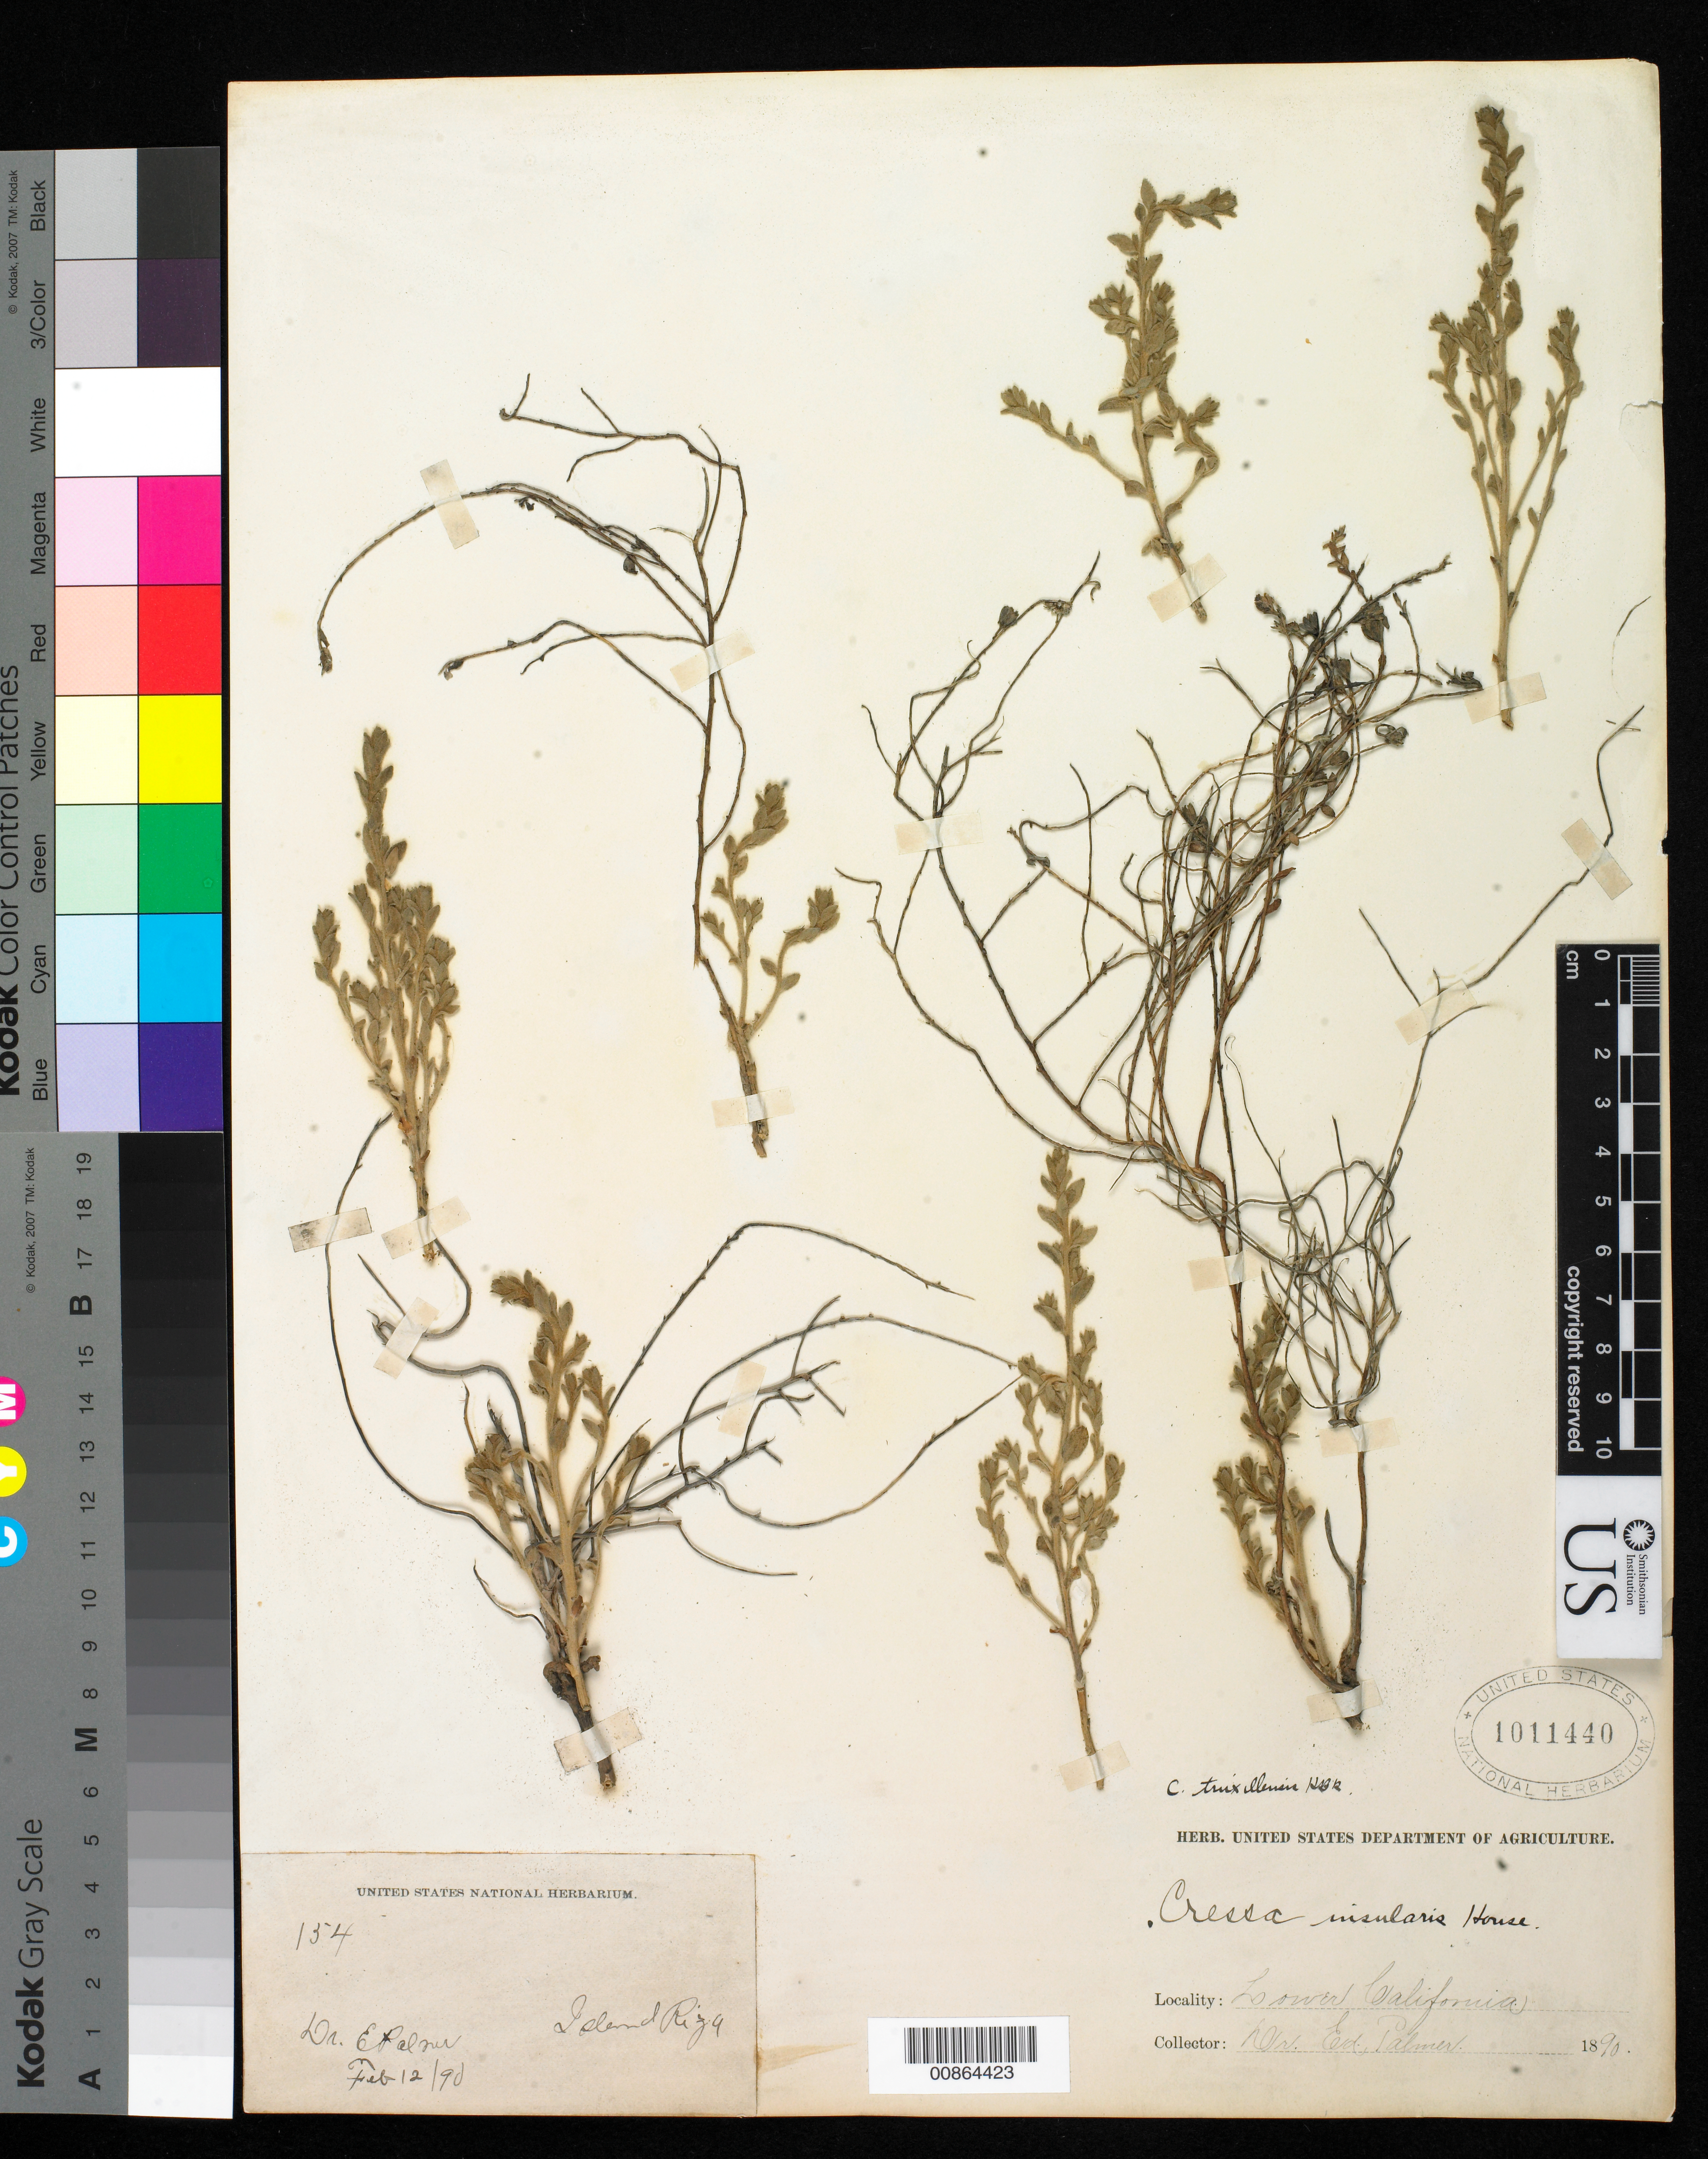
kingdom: Plantae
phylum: Tracheophyta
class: Magnoliopsida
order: Solanales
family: Convolvulaceae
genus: Cressa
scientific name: Cressa truxillensis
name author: Kunth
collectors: E. Palmer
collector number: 154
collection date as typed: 12 Feb 1890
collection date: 1890-02-12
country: Mexico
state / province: Baja California Norte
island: Isla Riza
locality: Island Riza.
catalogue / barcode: US 1011440